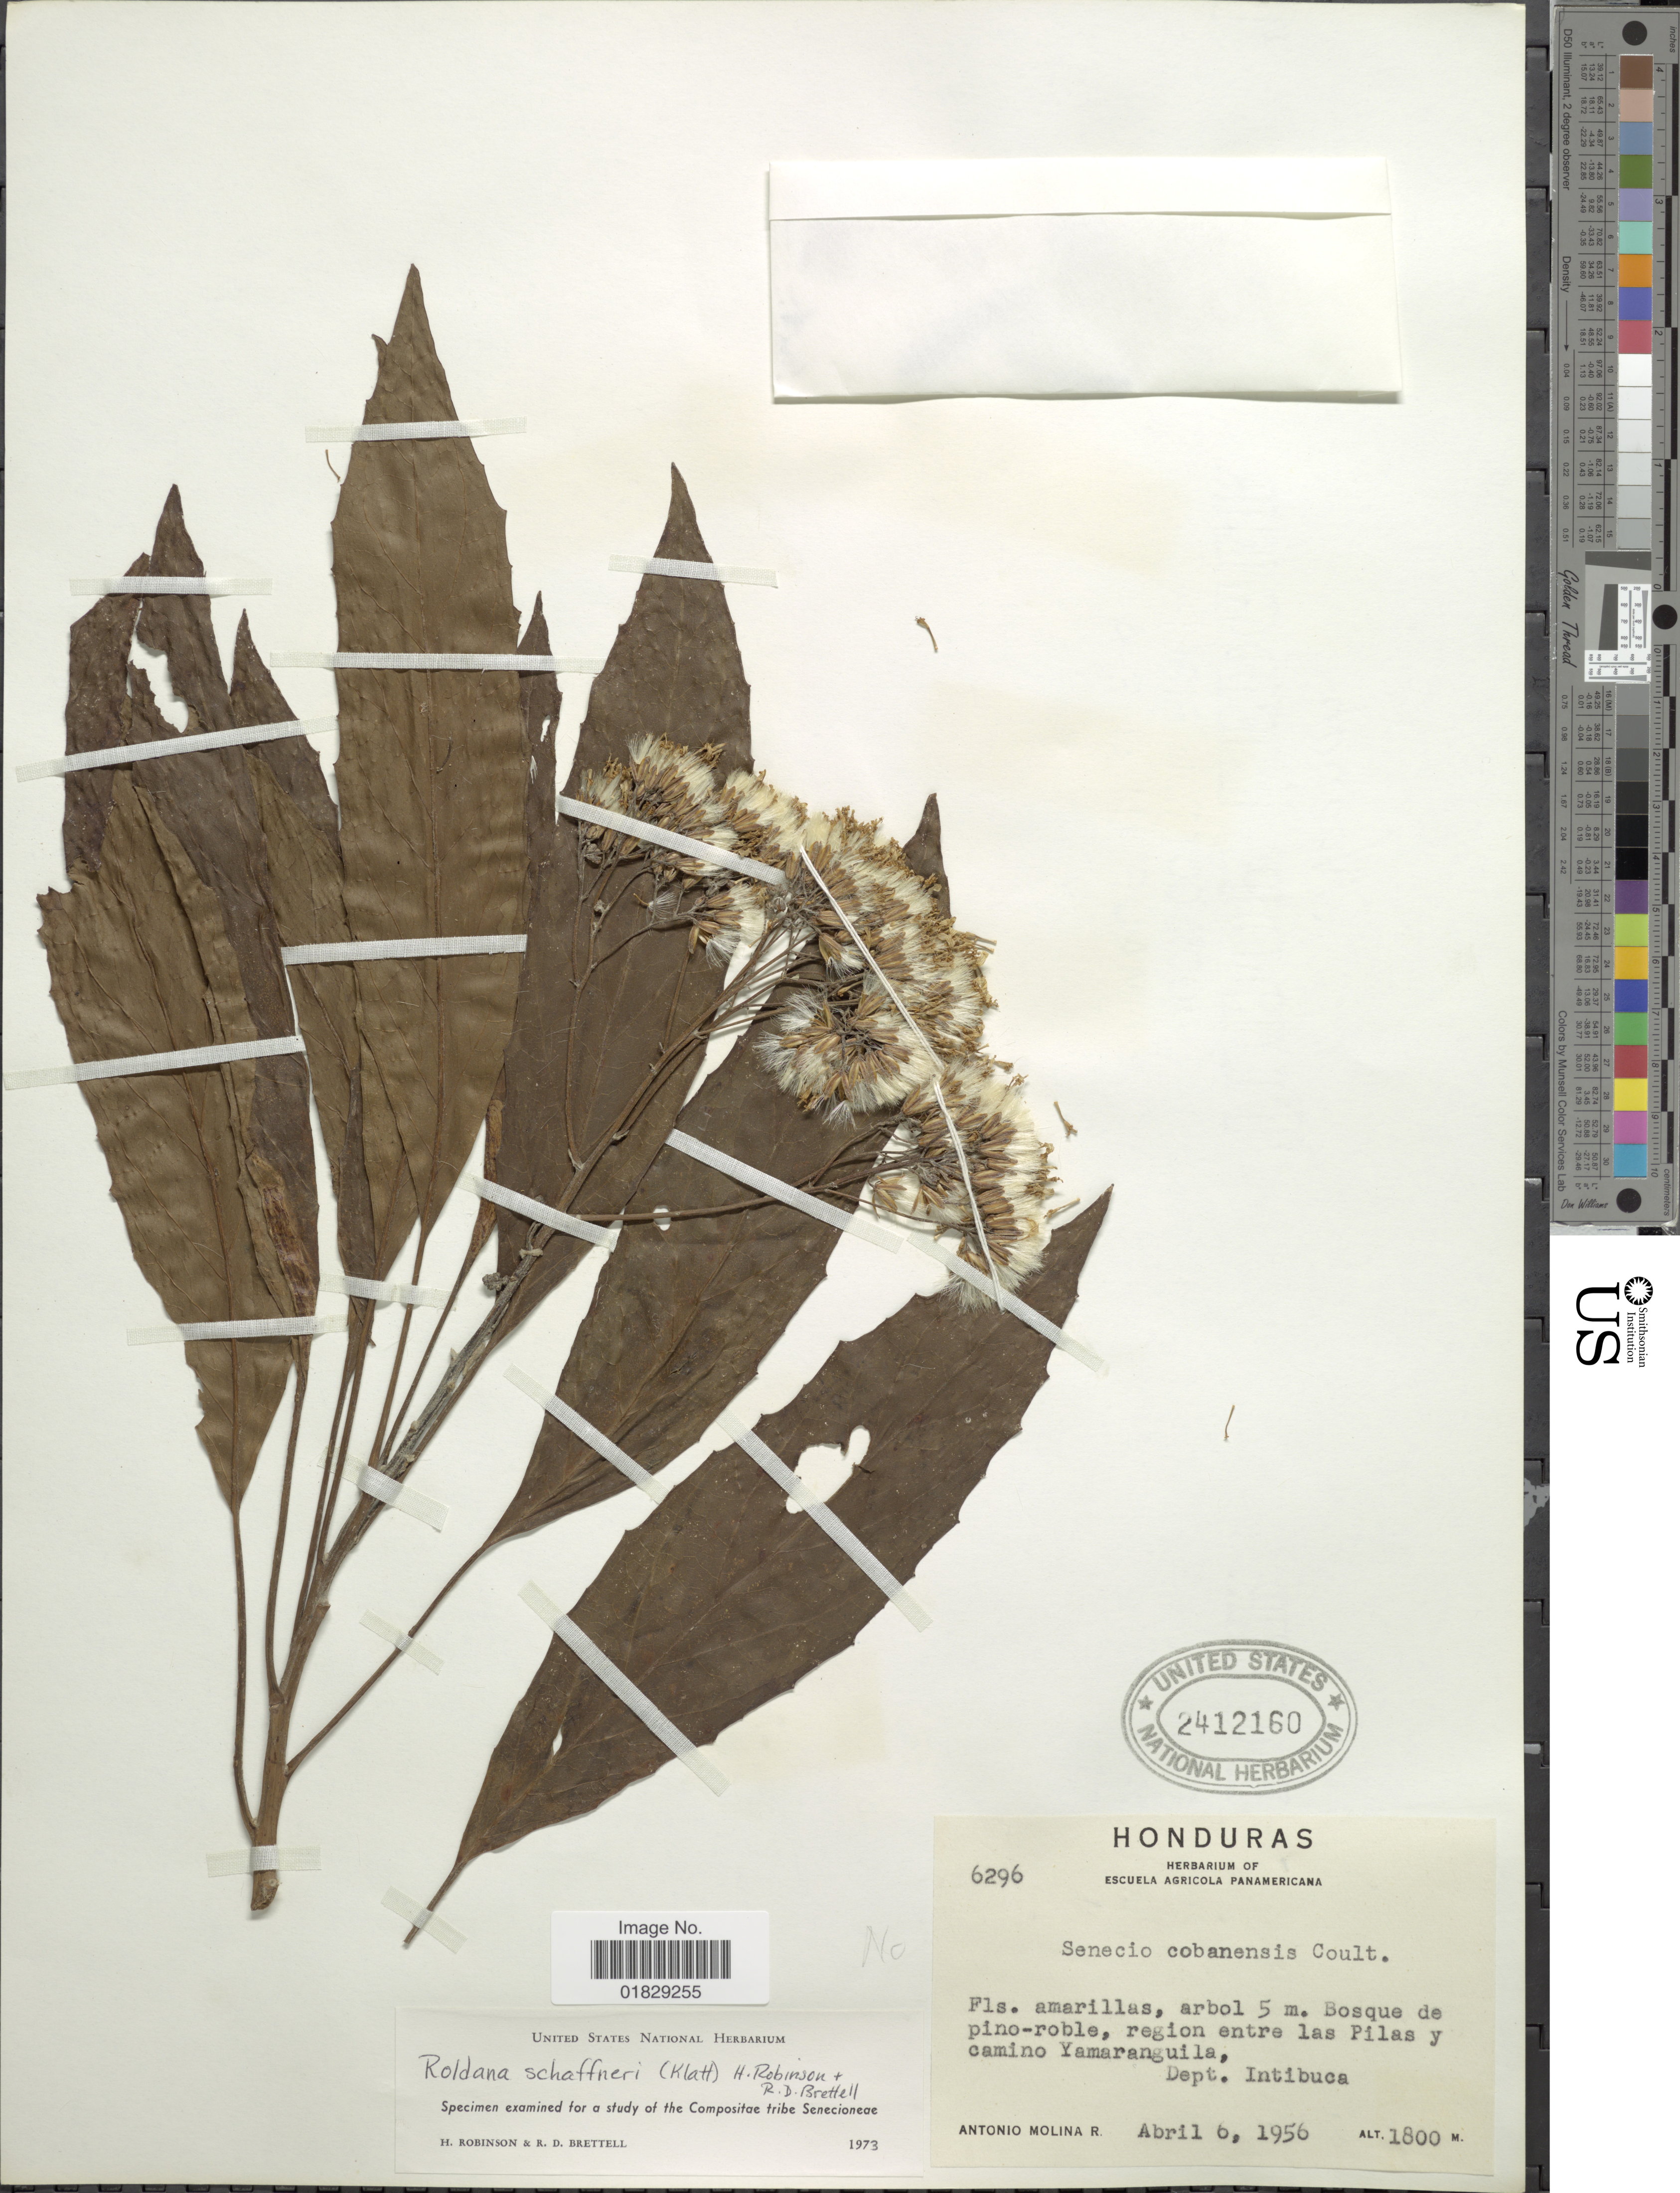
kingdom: Plantae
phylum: Tracheophyta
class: Magnoliopsida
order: Asterales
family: Asteraceae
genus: Roldana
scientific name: Roldana schaffneri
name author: (Sch. Bip. ex Klatt) H. Rob. & Brettell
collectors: A. Molina R.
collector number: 6296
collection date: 1956-04-06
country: Honduras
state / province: Intibuca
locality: Bosque de pino-roble, region entre las Pilas y camino Yamaranguila, Dept. Intibuca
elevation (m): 1800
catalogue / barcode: US 2412160